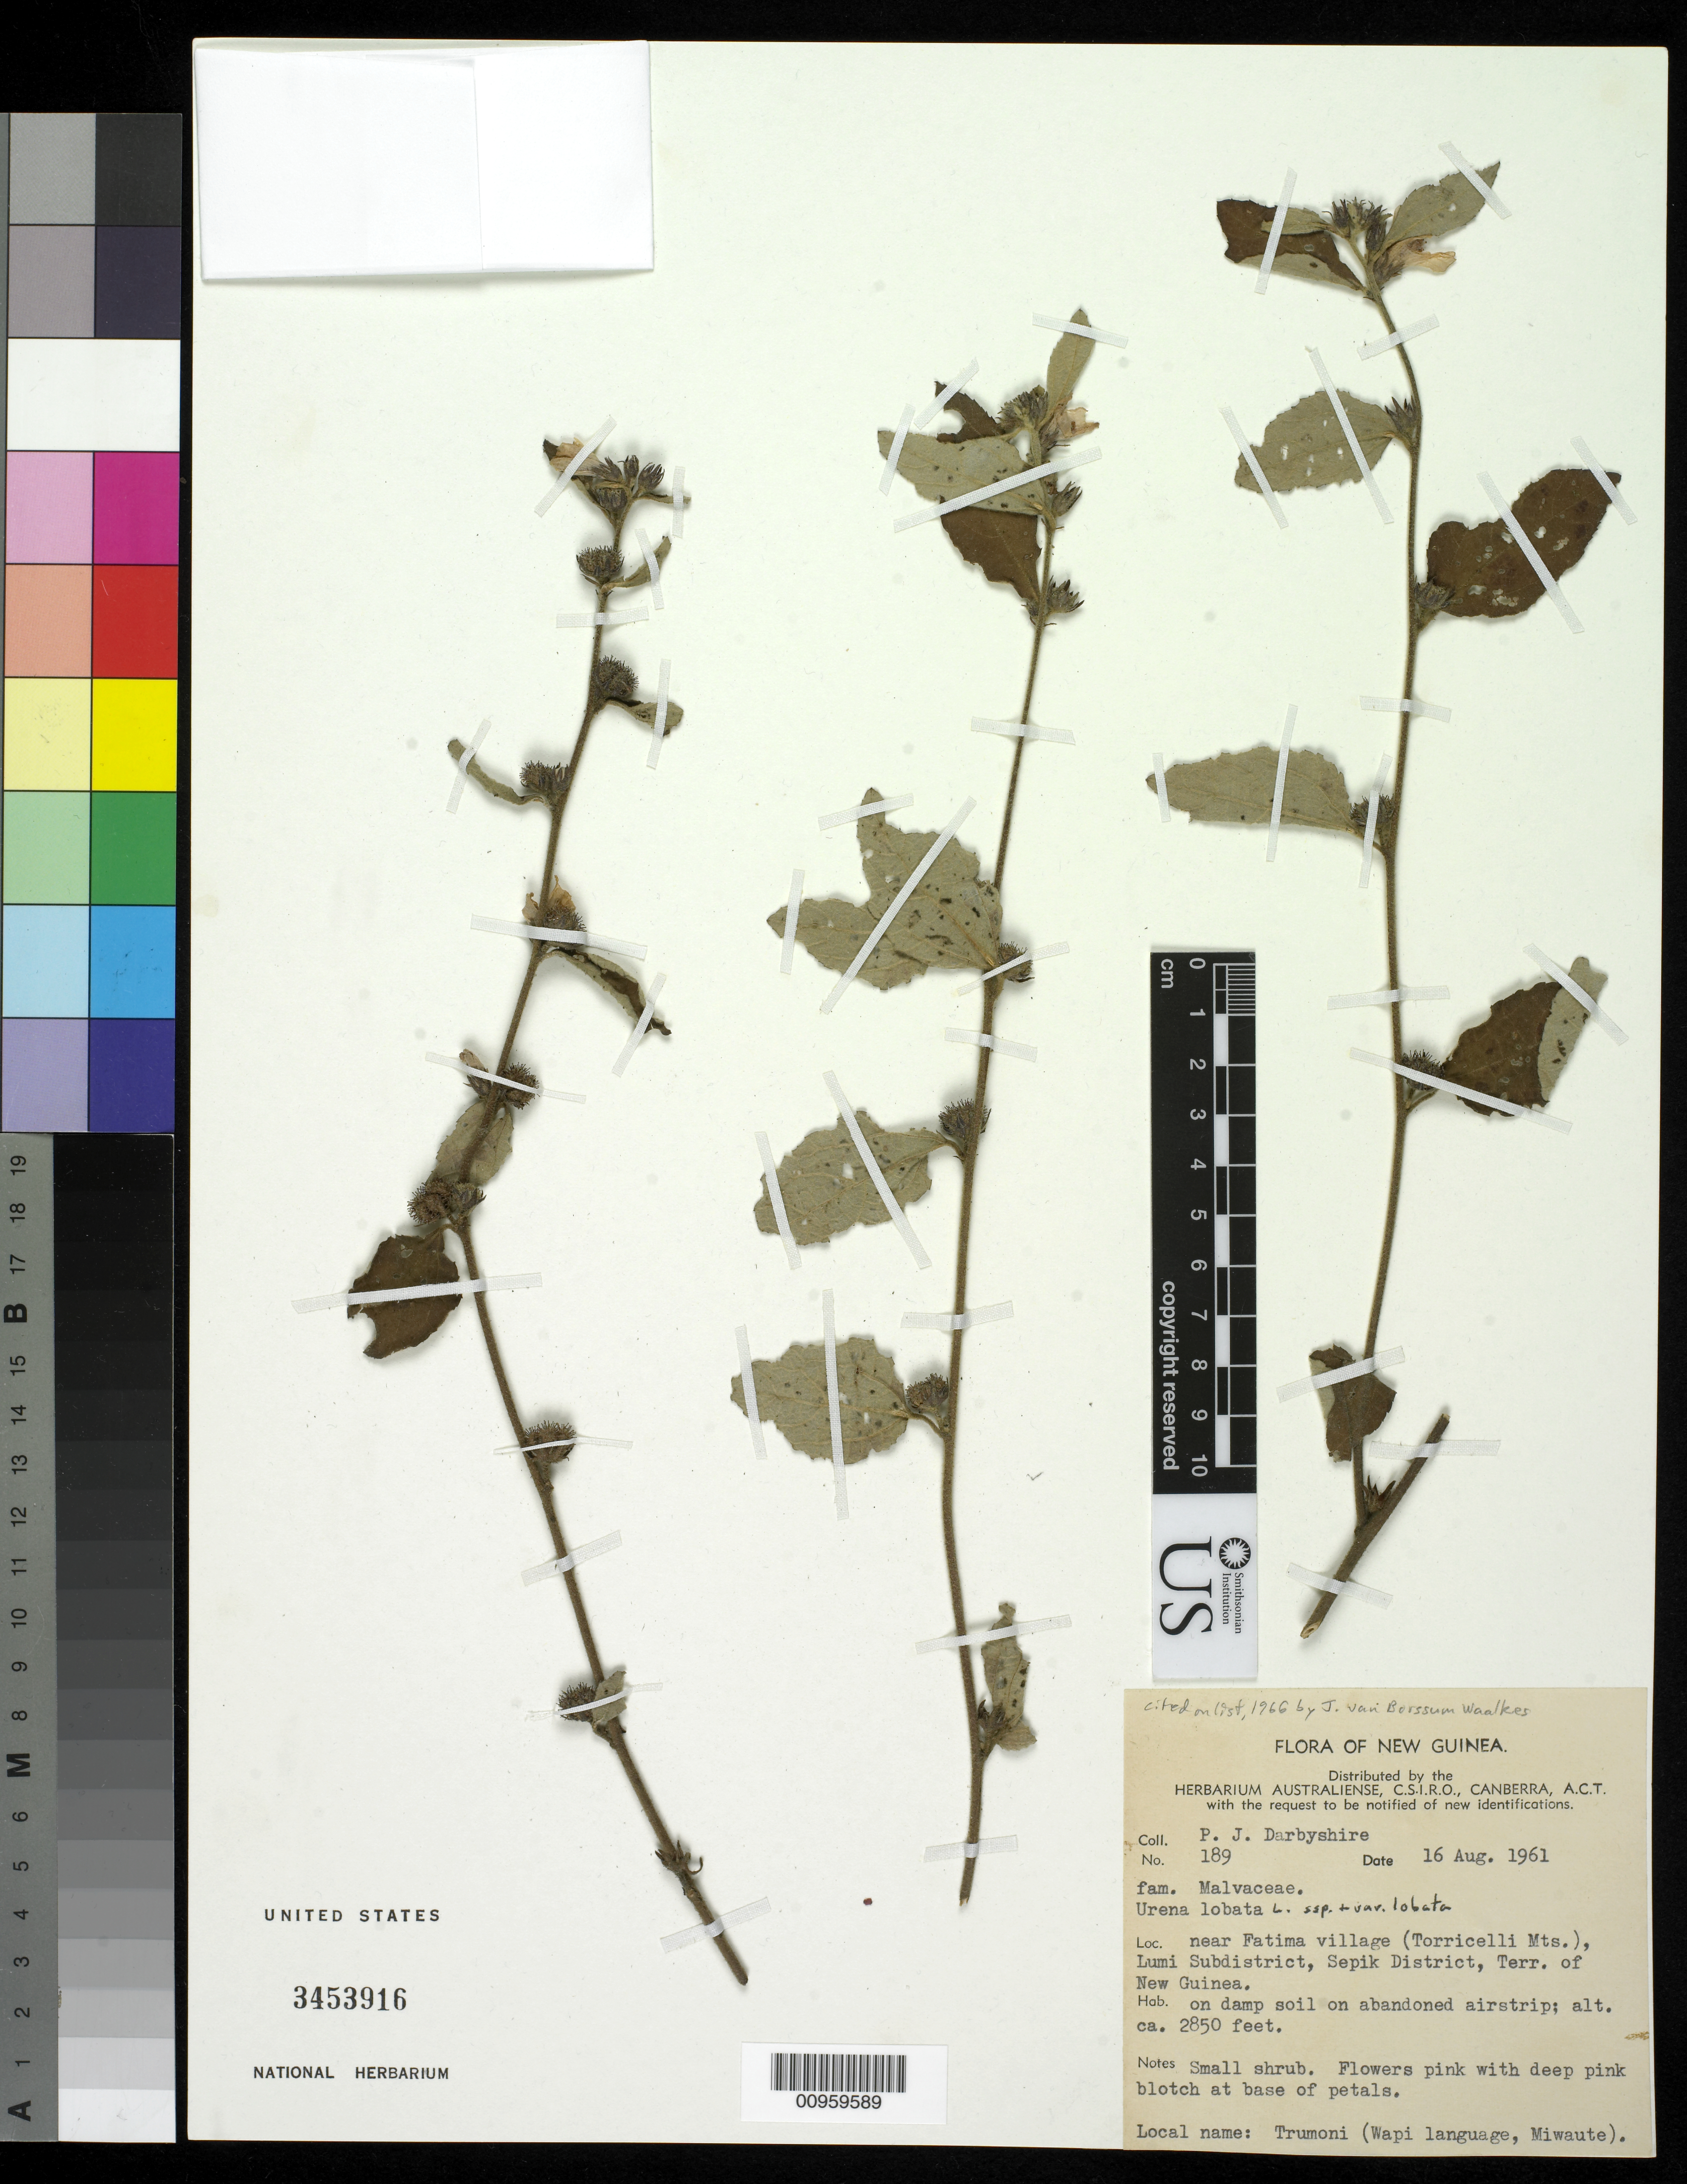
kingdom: Plantae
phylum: Tracheophyta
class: Magnoliopsida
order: Malvales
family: Malvaceae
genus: Urena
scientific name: Urena lobata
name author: L.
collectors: P. Darbyshire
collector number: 189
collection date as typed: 16 Aug 1961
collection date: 1961-08-16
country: Papua New Guinea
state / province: Sandaun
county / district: Lumi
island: New Guinea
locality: Near Fatima village, Lumi Subdistrict, Sepik District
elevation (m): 869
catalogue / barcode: US 3453916